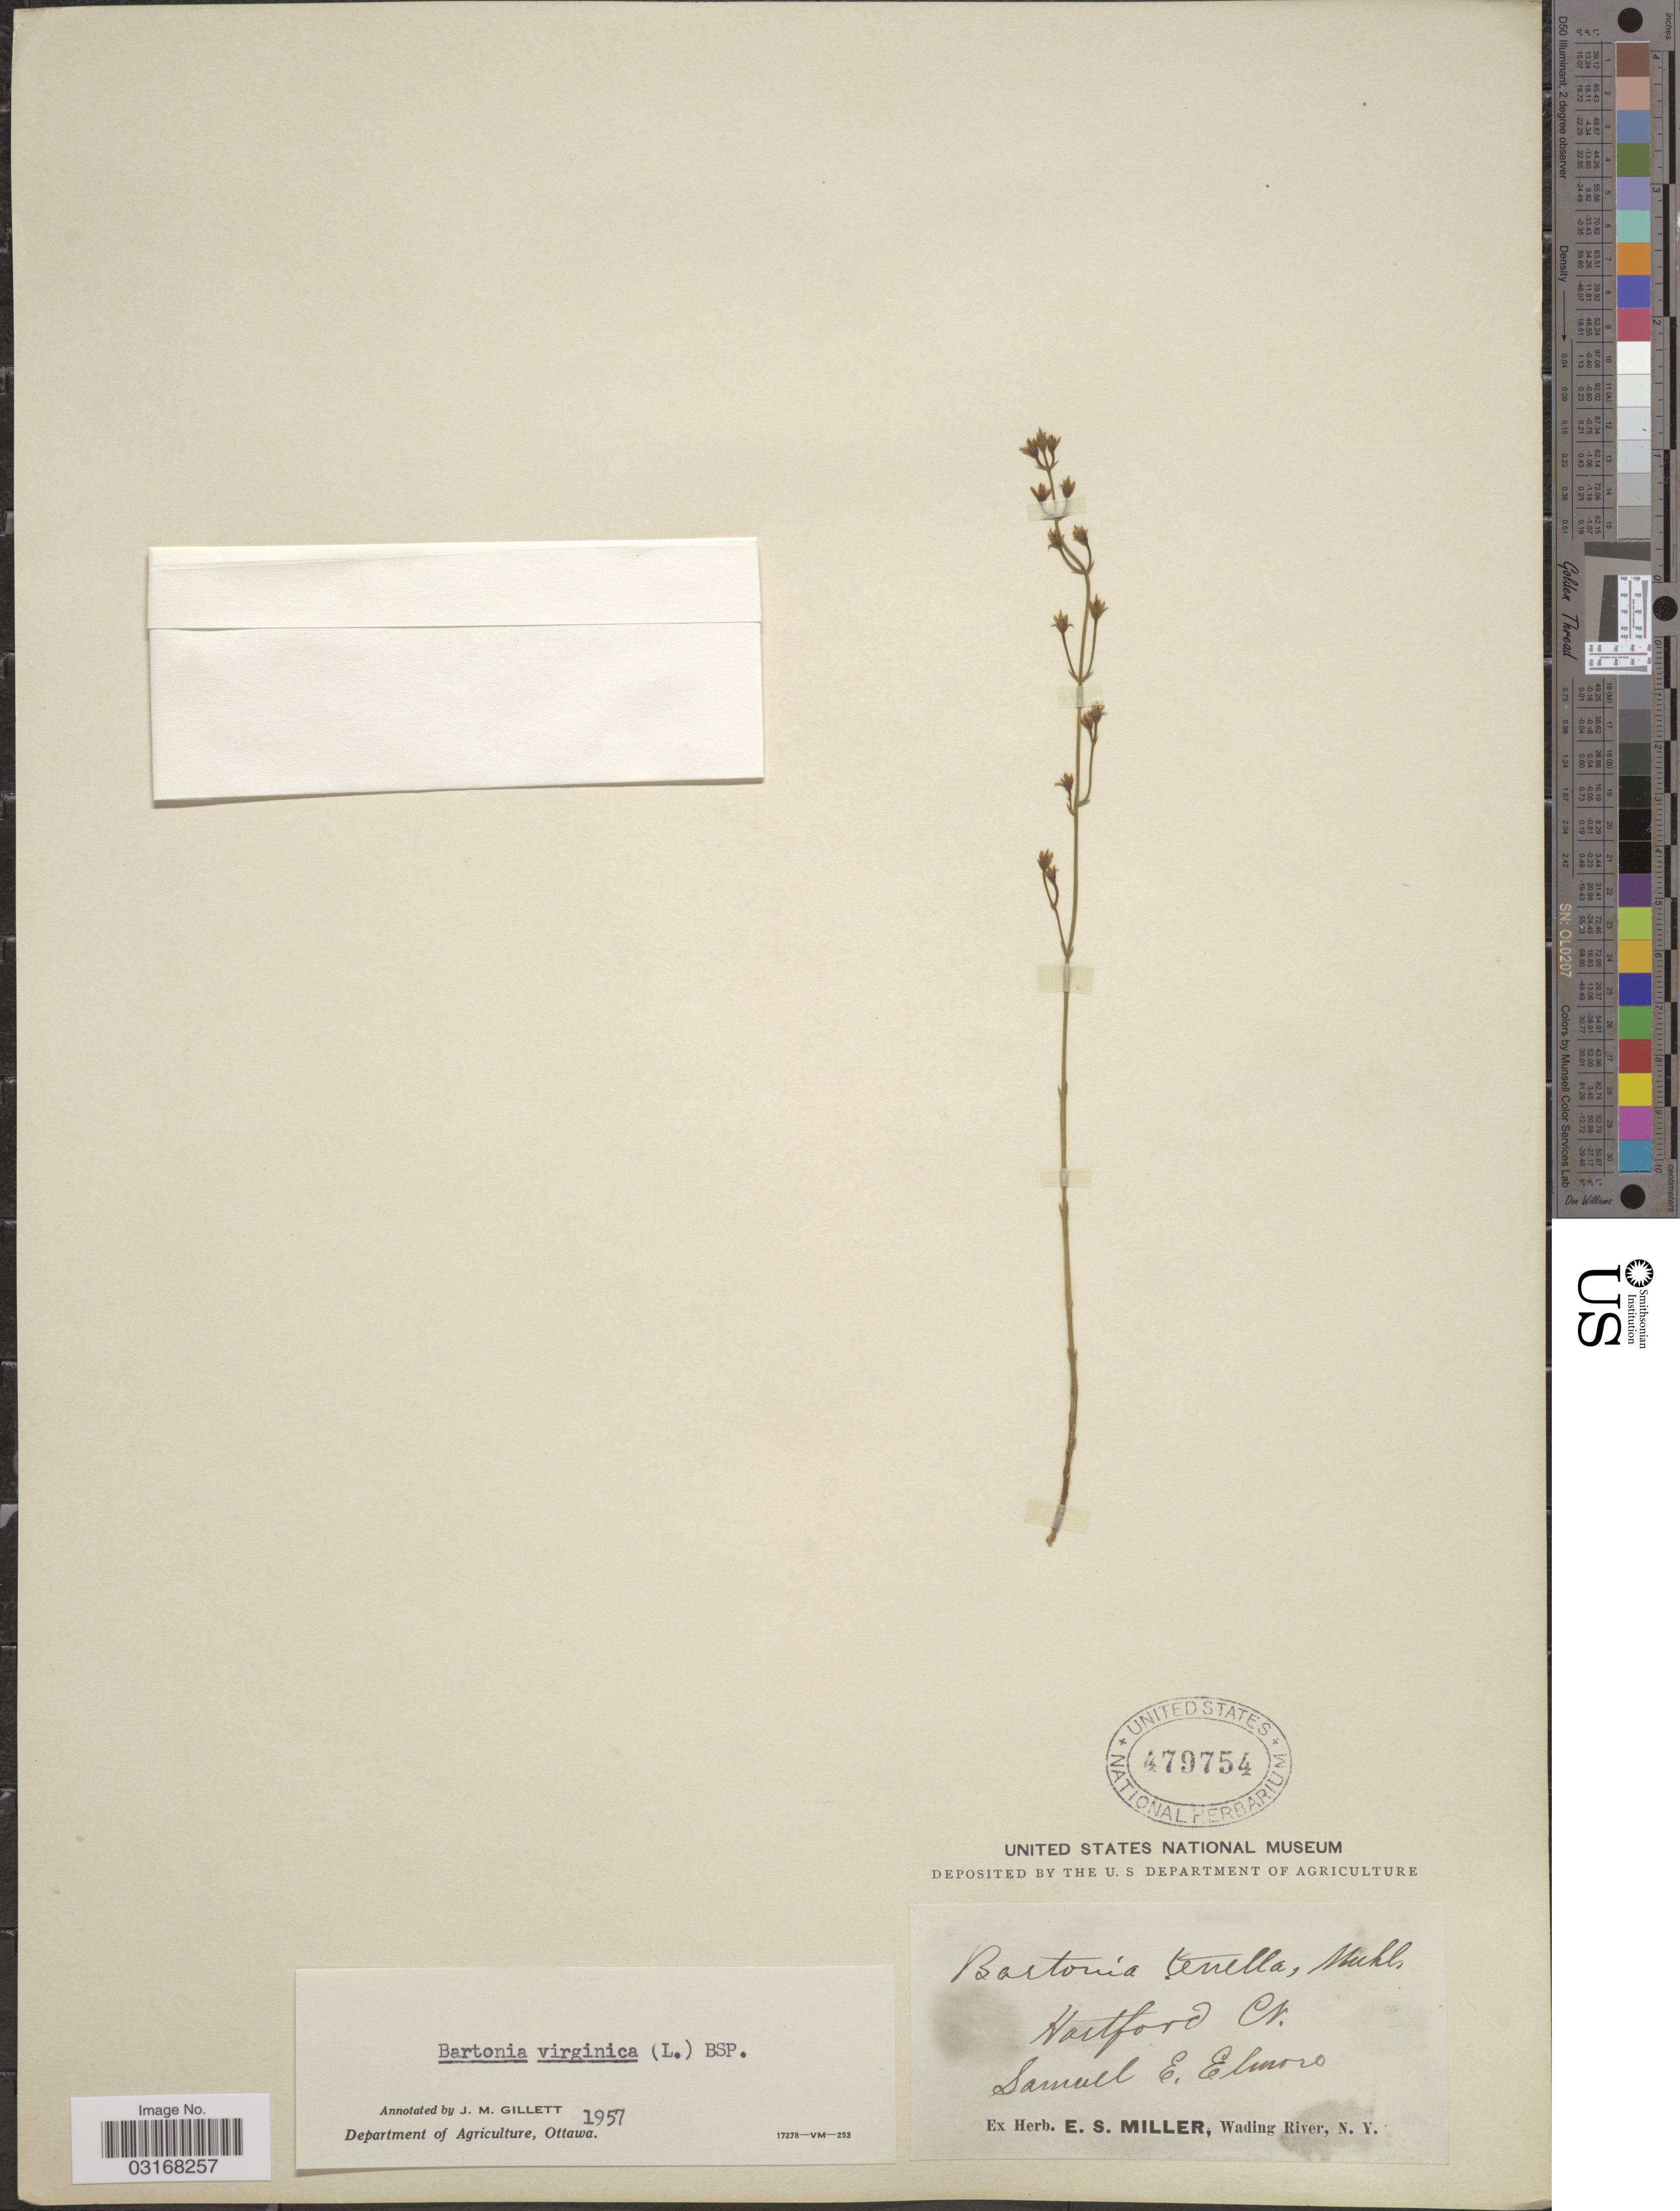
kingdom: Plantae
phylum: Tracheophyta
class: Magnoliopsida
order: Gentianales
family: Gentianaceae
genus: Bartonia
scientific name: Bartonia virginica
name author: (L.) Britton, Stearns & Poggenb.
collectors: S. Elmore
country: United States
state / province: Connecticut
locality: Hartford C.N.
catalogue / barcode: US 479754